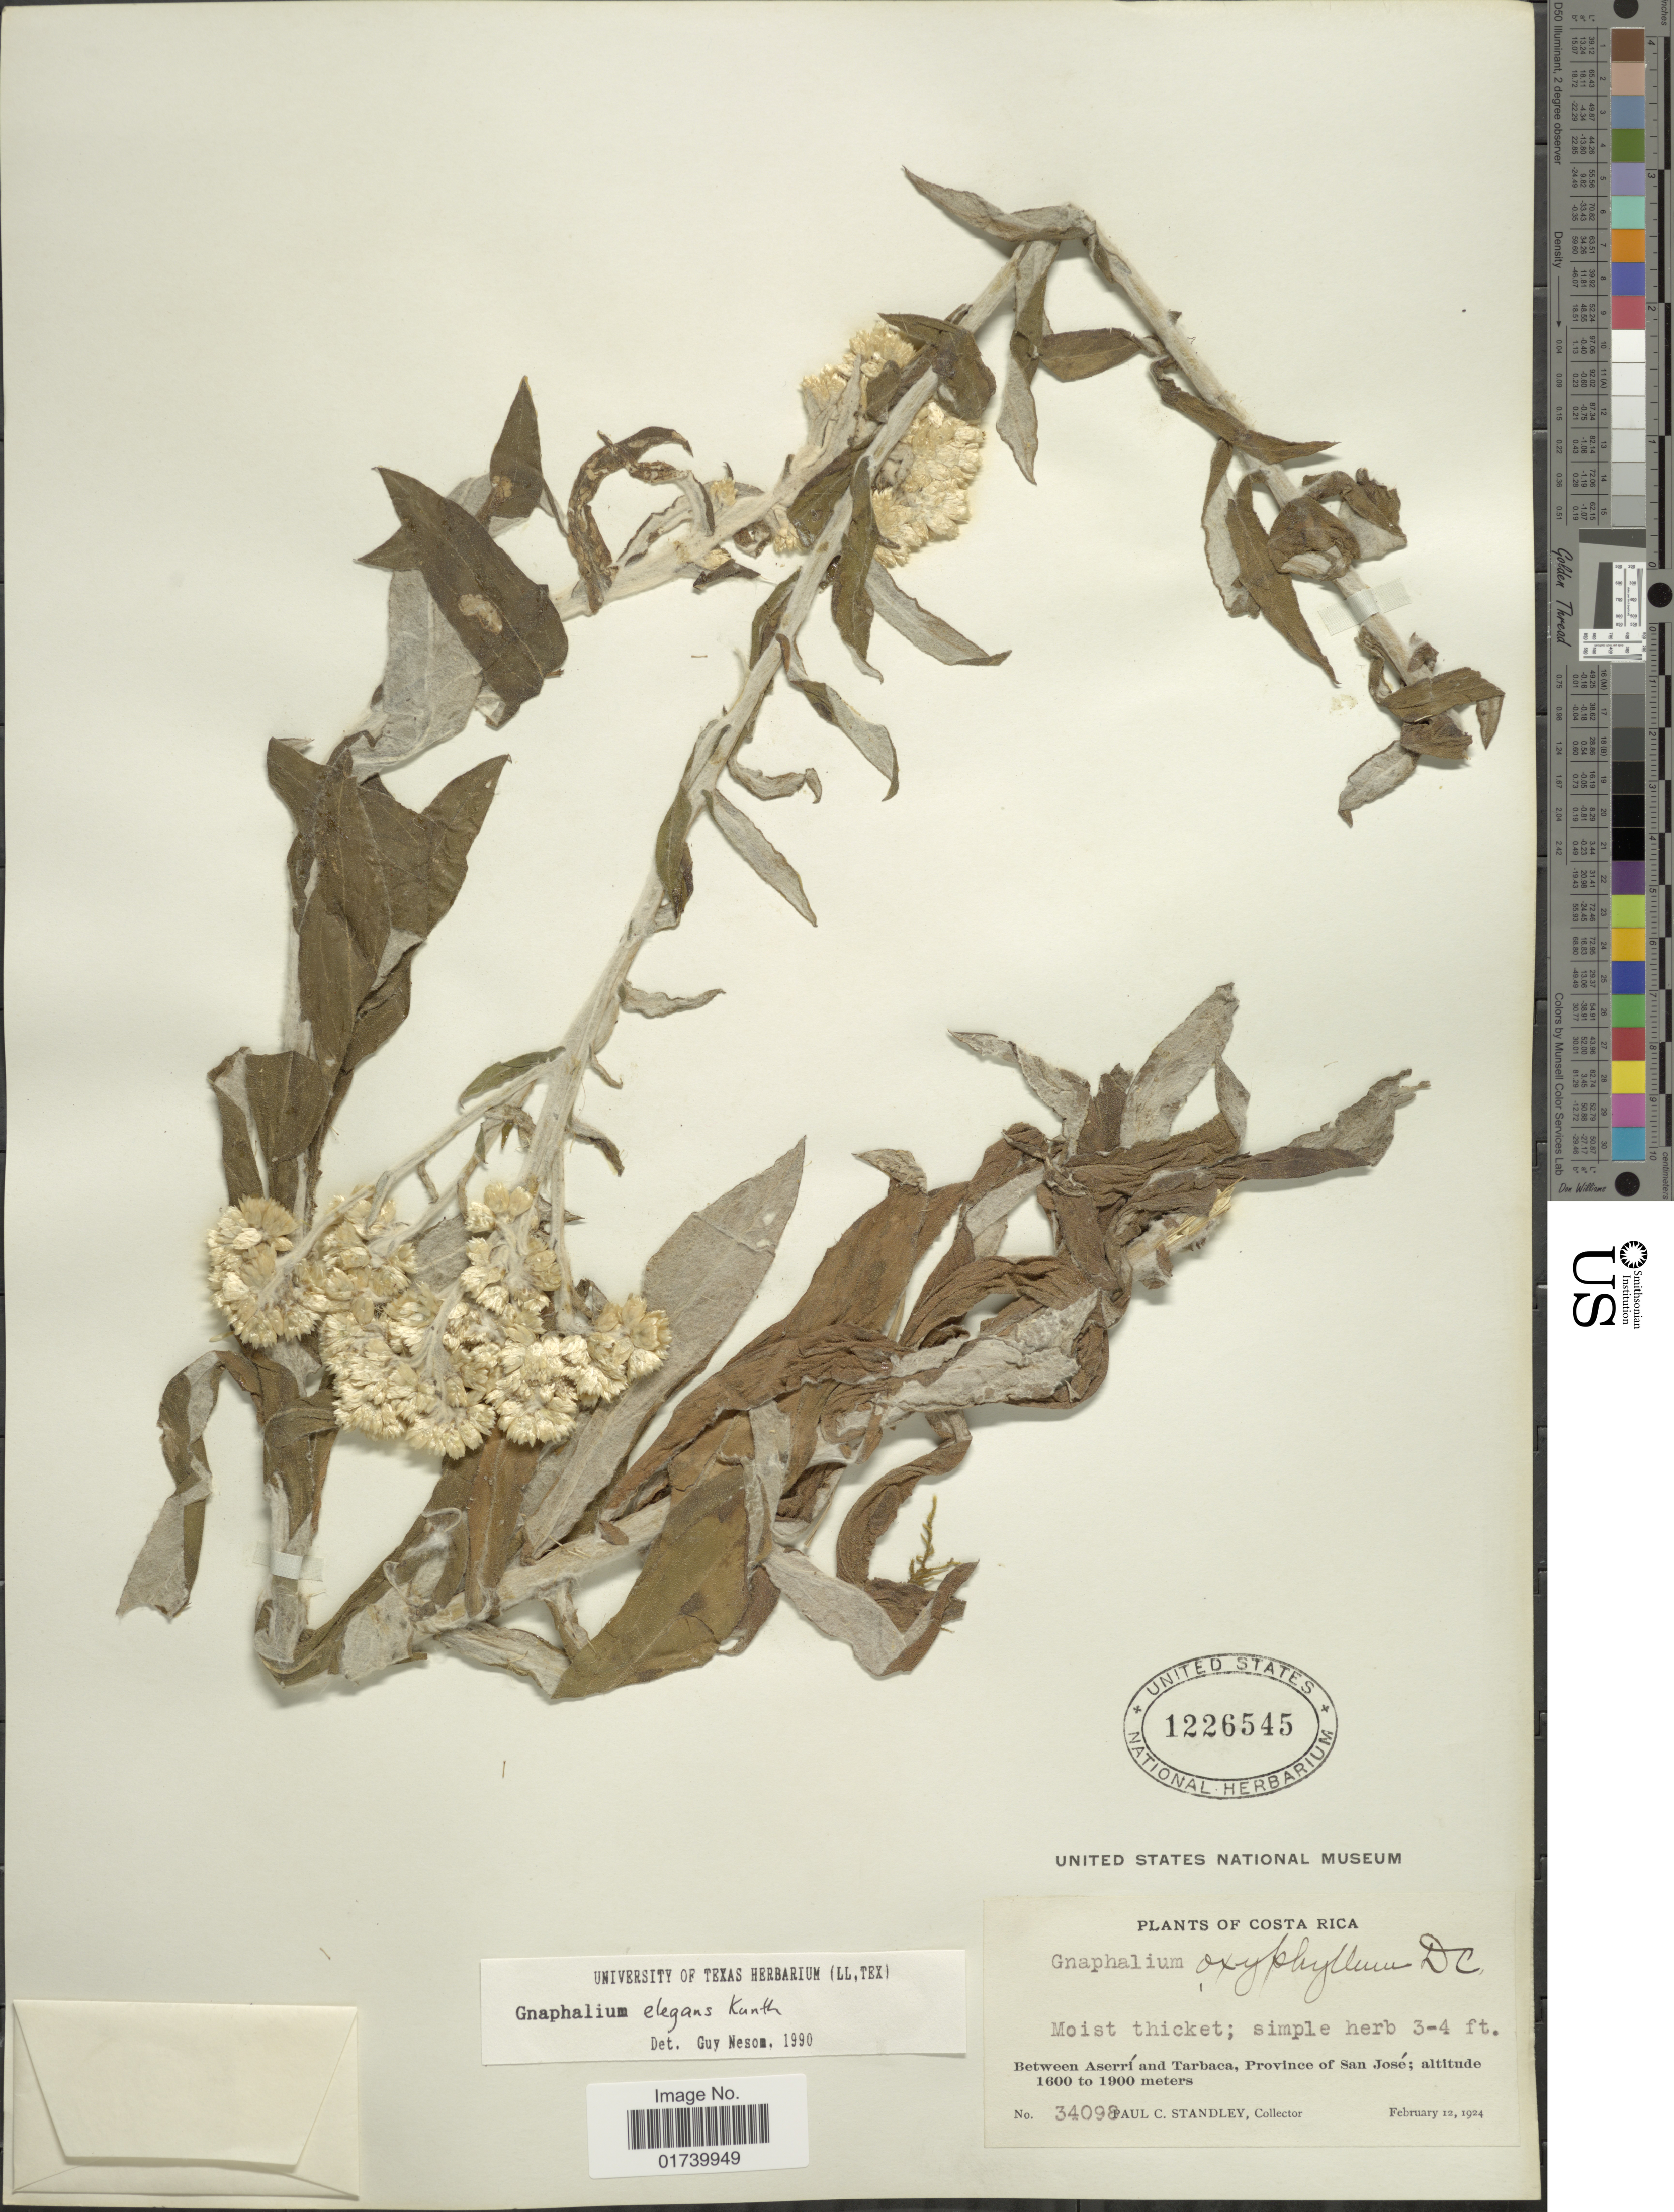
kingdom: Plantae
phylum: Tracheophyta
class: Magnoliopsida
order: Asterales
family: Asteraceae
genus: Pseudognaphalium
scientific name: Pseudognaphalium elegans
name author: (Kunth) Kartesz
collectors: P. C. Standley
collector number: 34098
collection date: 1924-02-12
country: Costa Rica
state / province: San José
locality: Between Aserri and Tarbaca, Province of San Jose.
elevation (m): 1600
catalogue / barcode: US 1226545